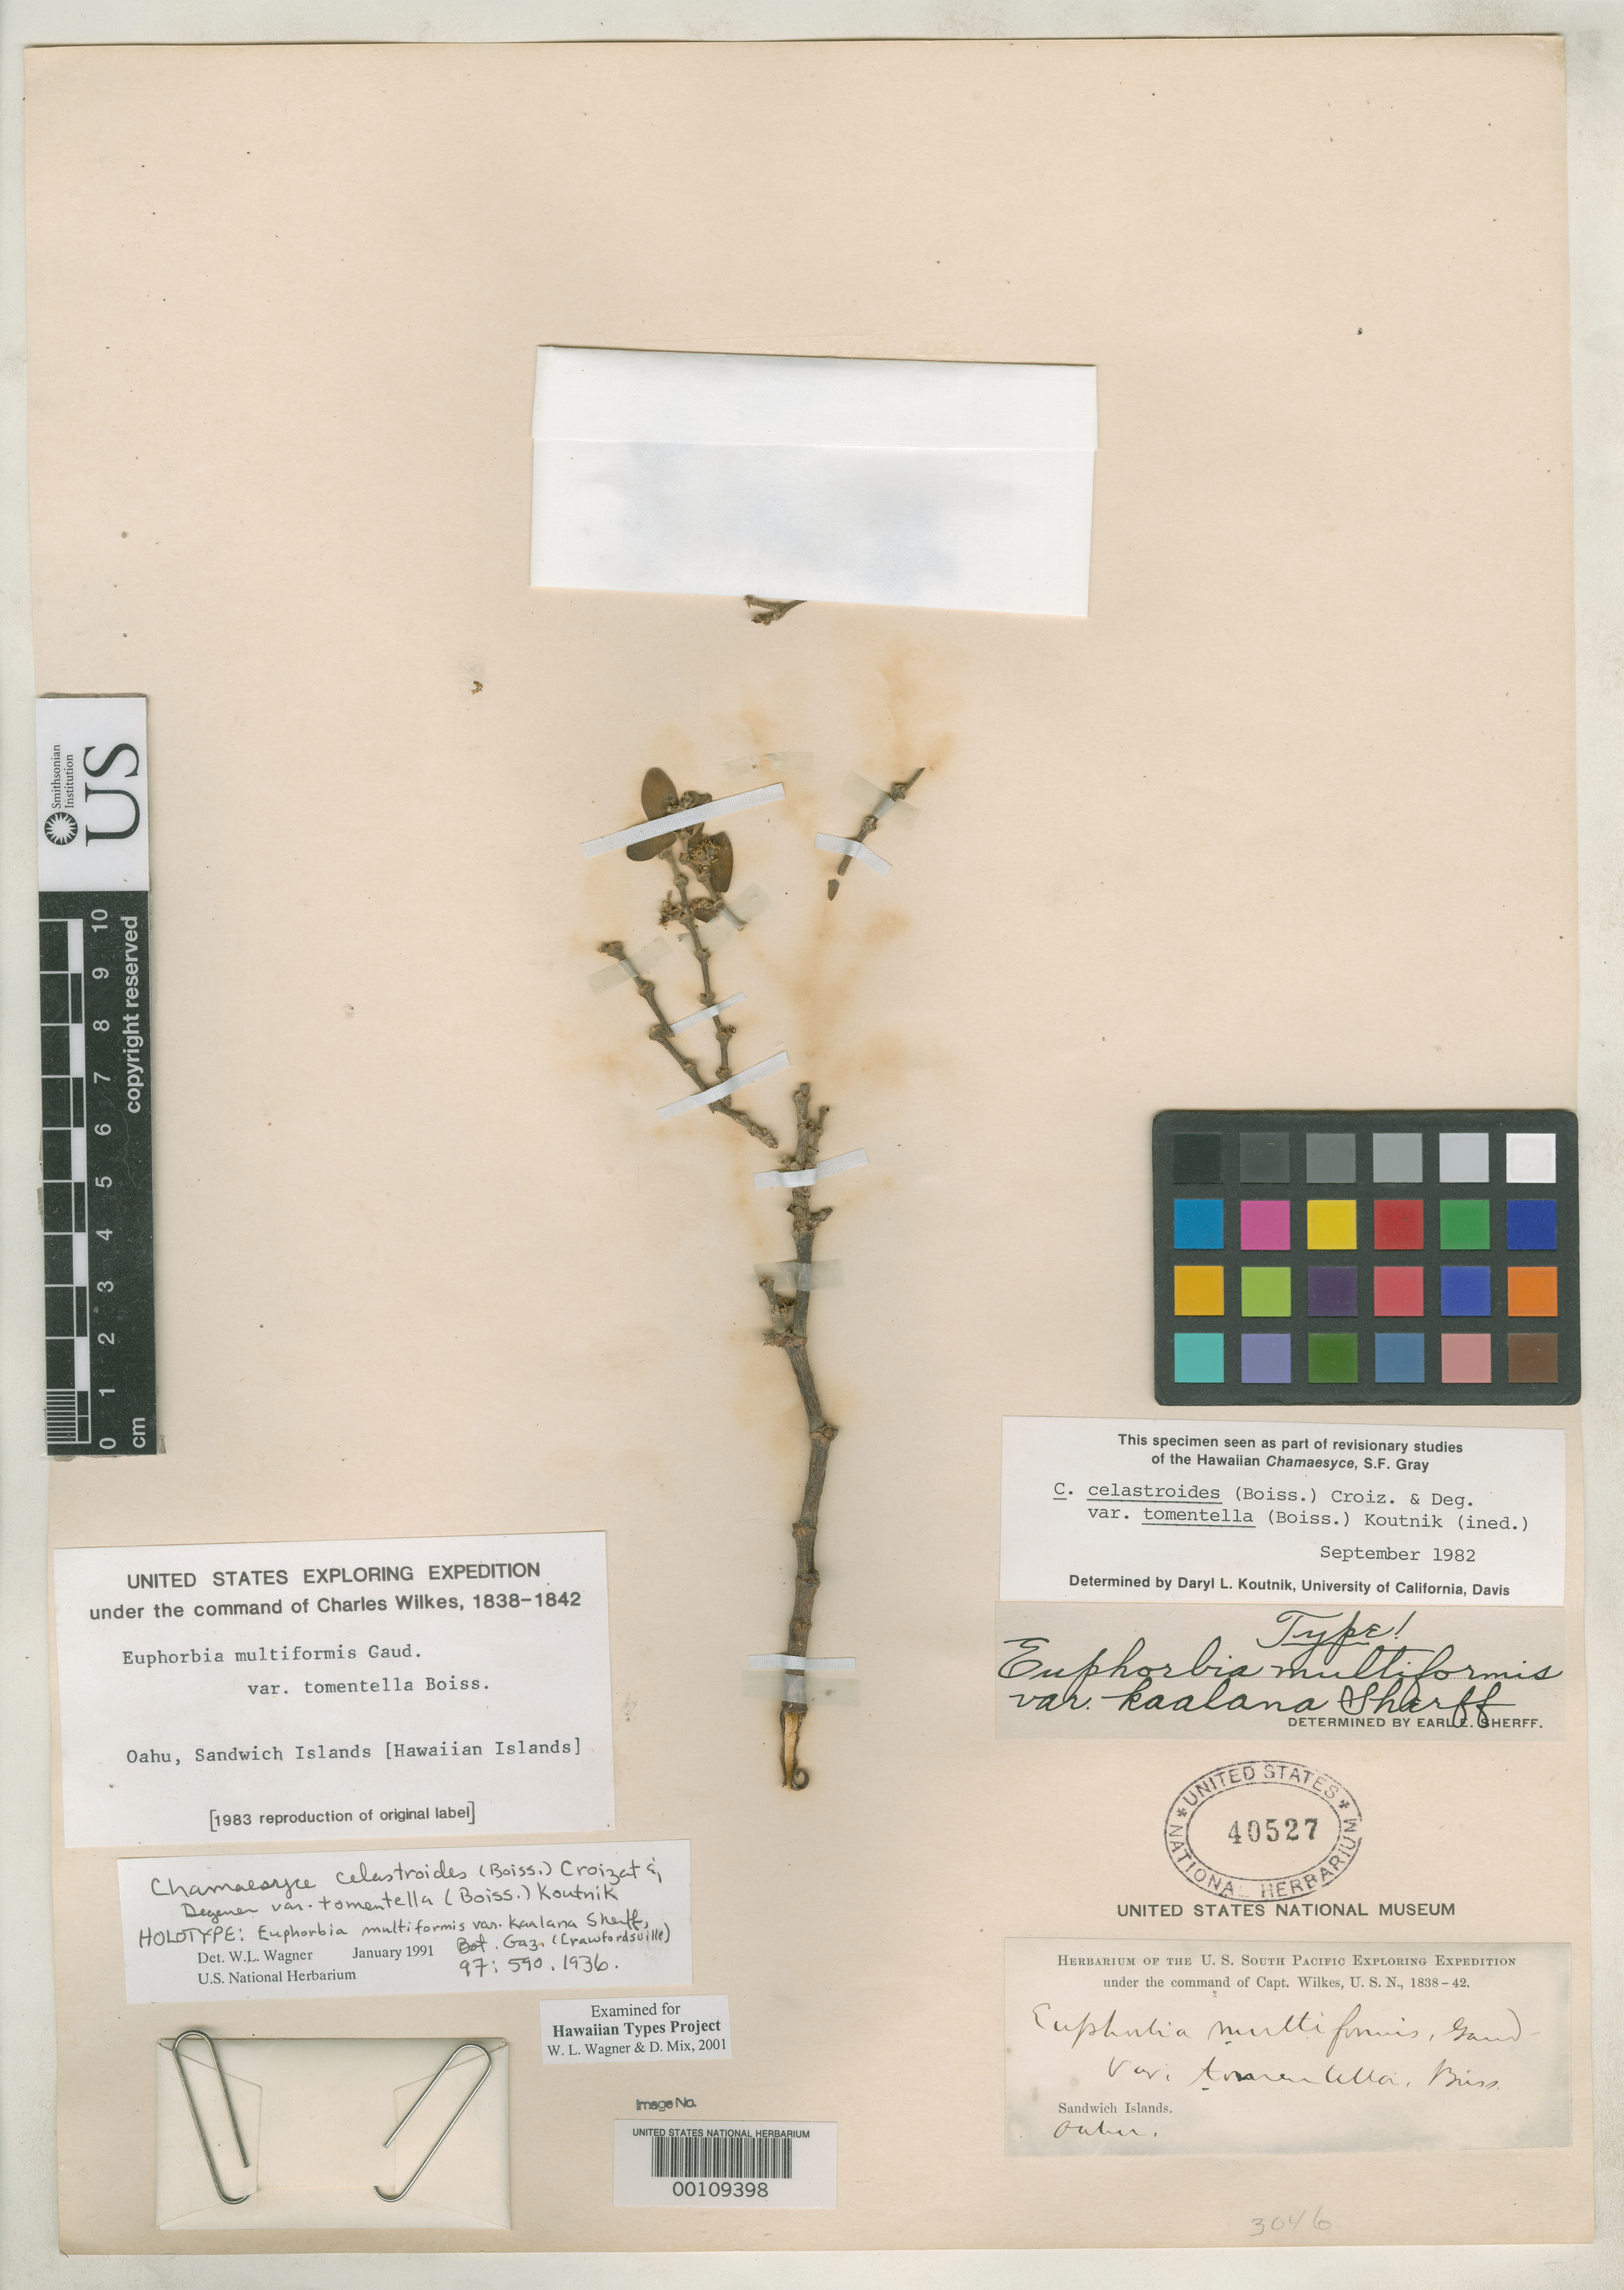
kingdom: Plantae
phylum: Tracheophyta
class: Magnoliopsida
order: Malpighiales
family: Euphorbiaceae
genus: Euphorbia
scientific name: Euphorbia multiformis var. kaalana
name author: Sherff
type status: Holotype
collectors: Wilkes Explor. Exped.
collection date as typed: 1838 to -- --- 1842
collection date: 1838/1842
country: United States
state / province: Hawaii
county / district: Honolulu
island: Oahu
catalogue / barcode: US 40527